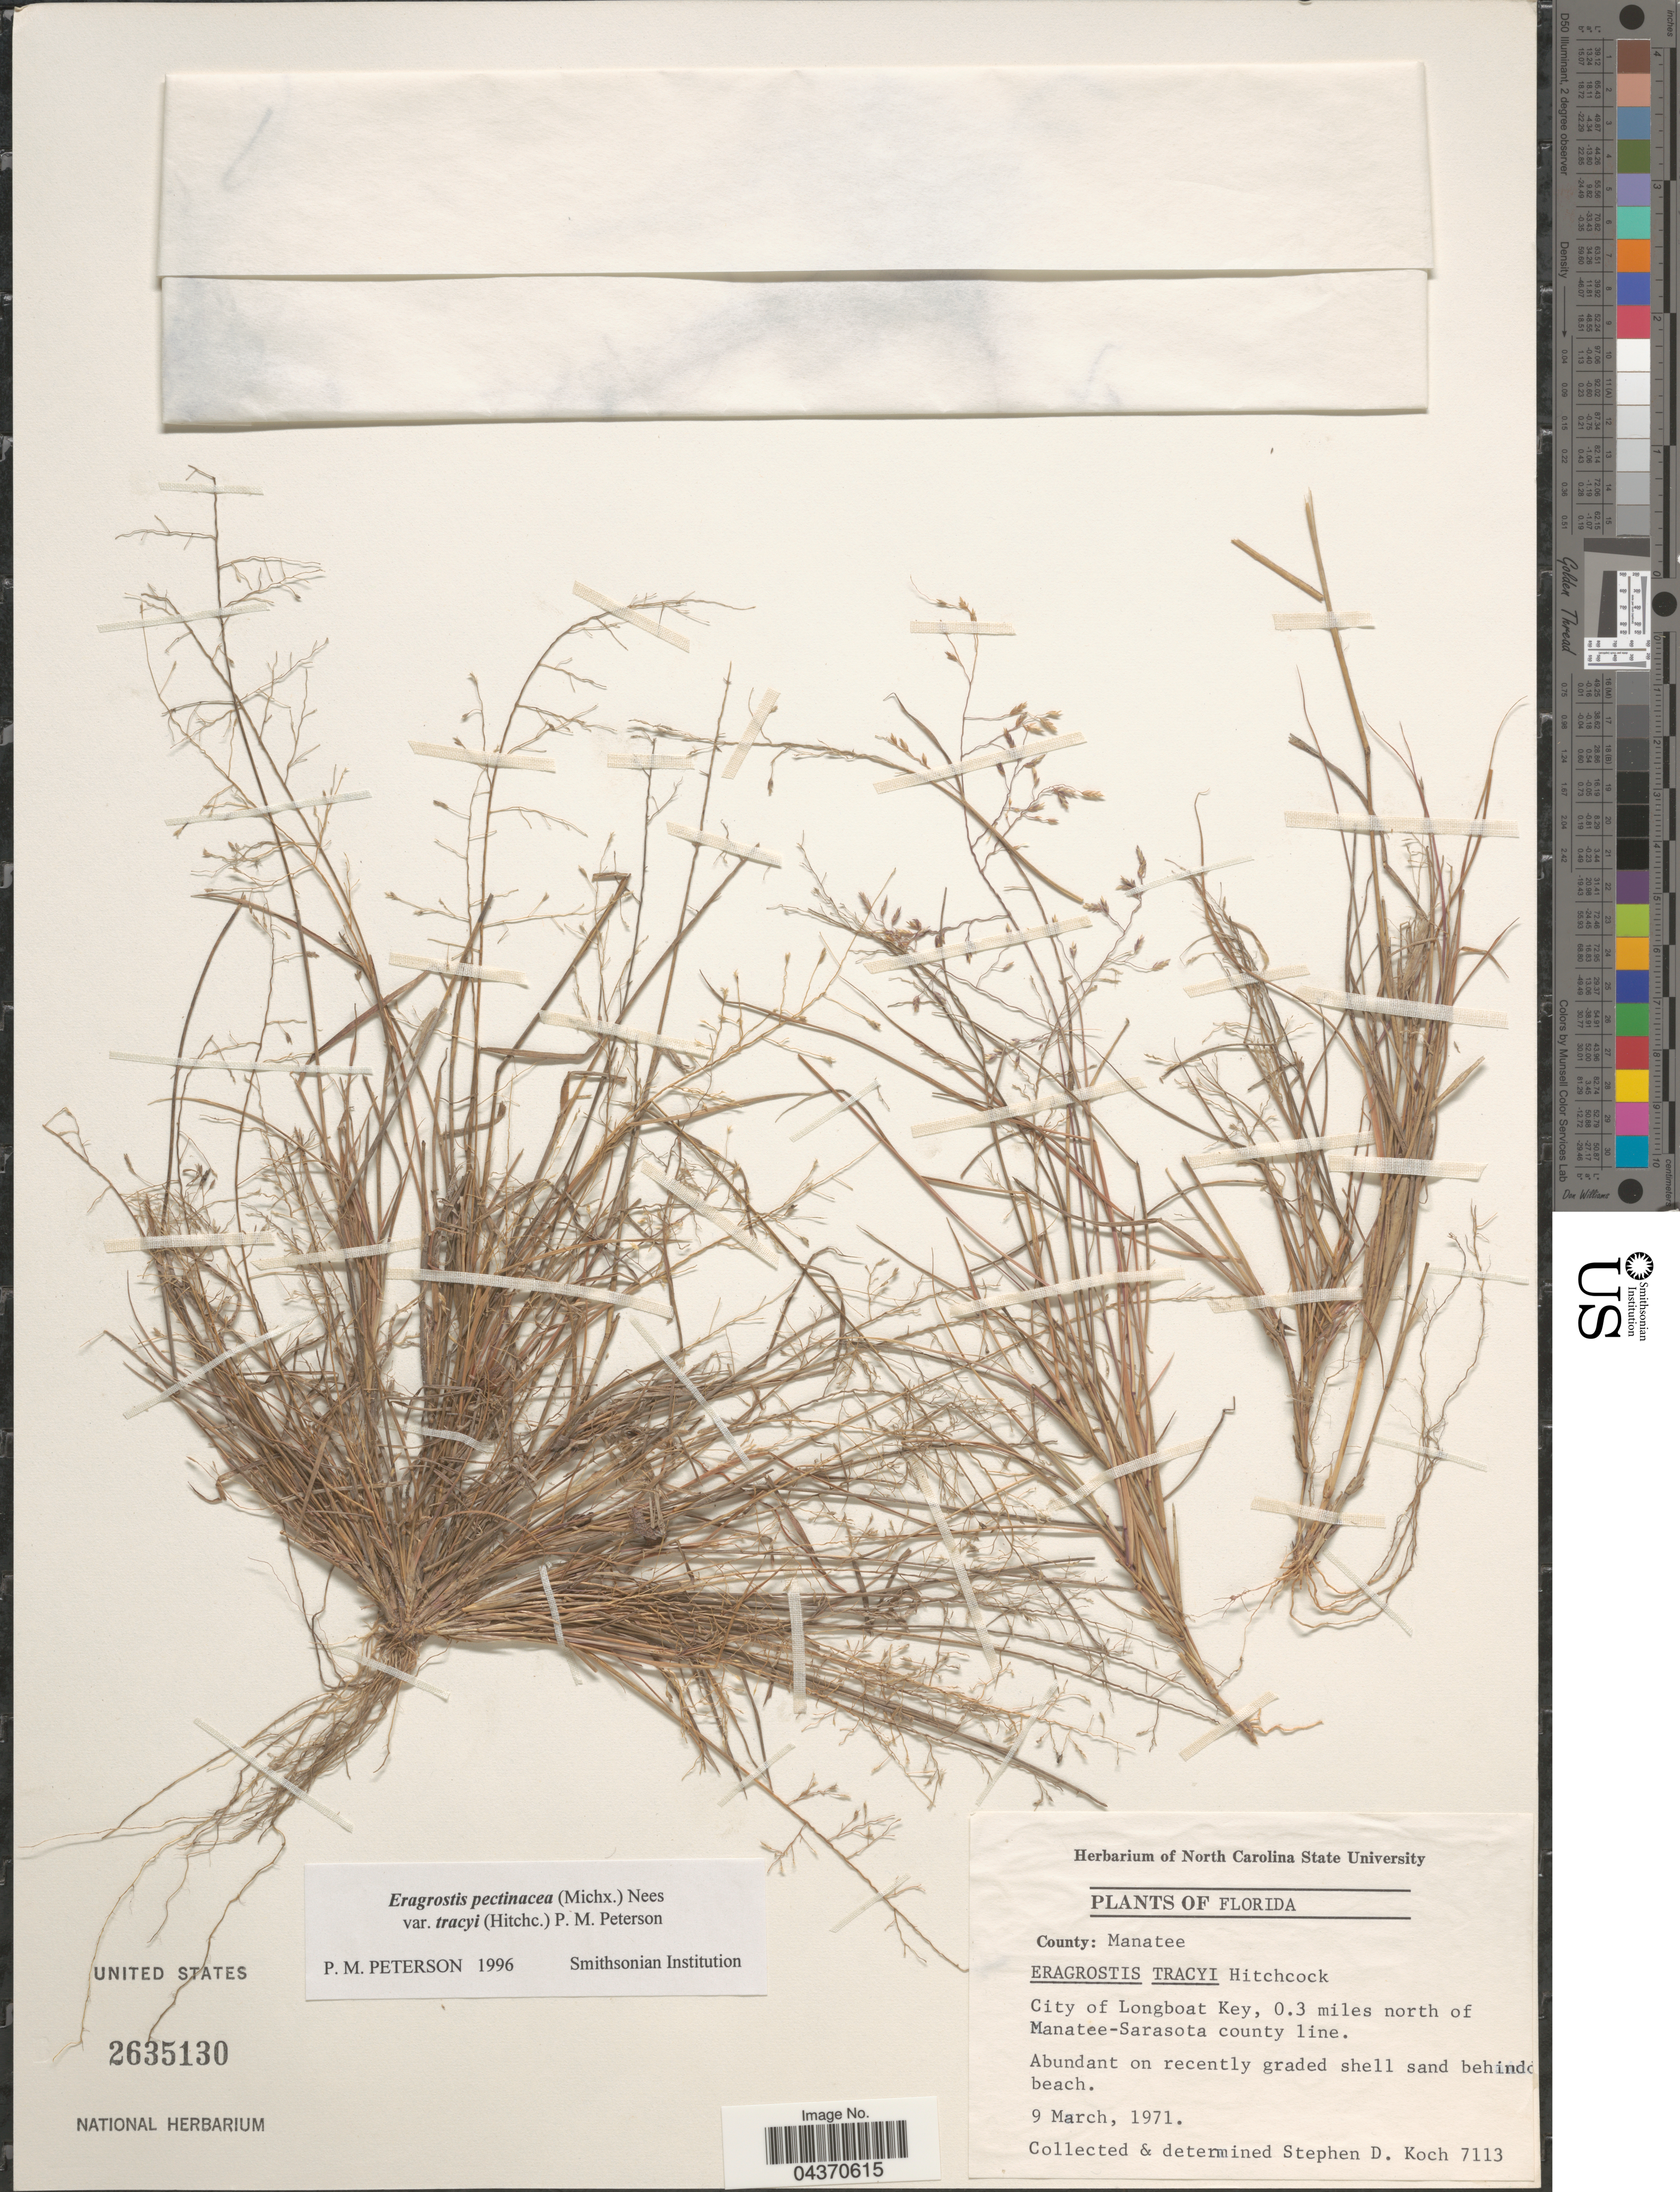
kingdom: Plantae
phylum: Tracheophyta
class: Liliopsida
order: Poales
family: Poaceae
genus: Eragrostis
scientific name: Eragrostis pectinacea var. tracyi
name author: (Hitchc.) P.M. Peterson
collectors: S. D. Koch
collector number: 7113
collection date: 1971-03-09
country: United States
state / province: Florida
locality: County: Manatee. City of Longboat Key, 0.3 miles north of Manatee-Sarasota County line.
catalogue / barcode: US 2635130